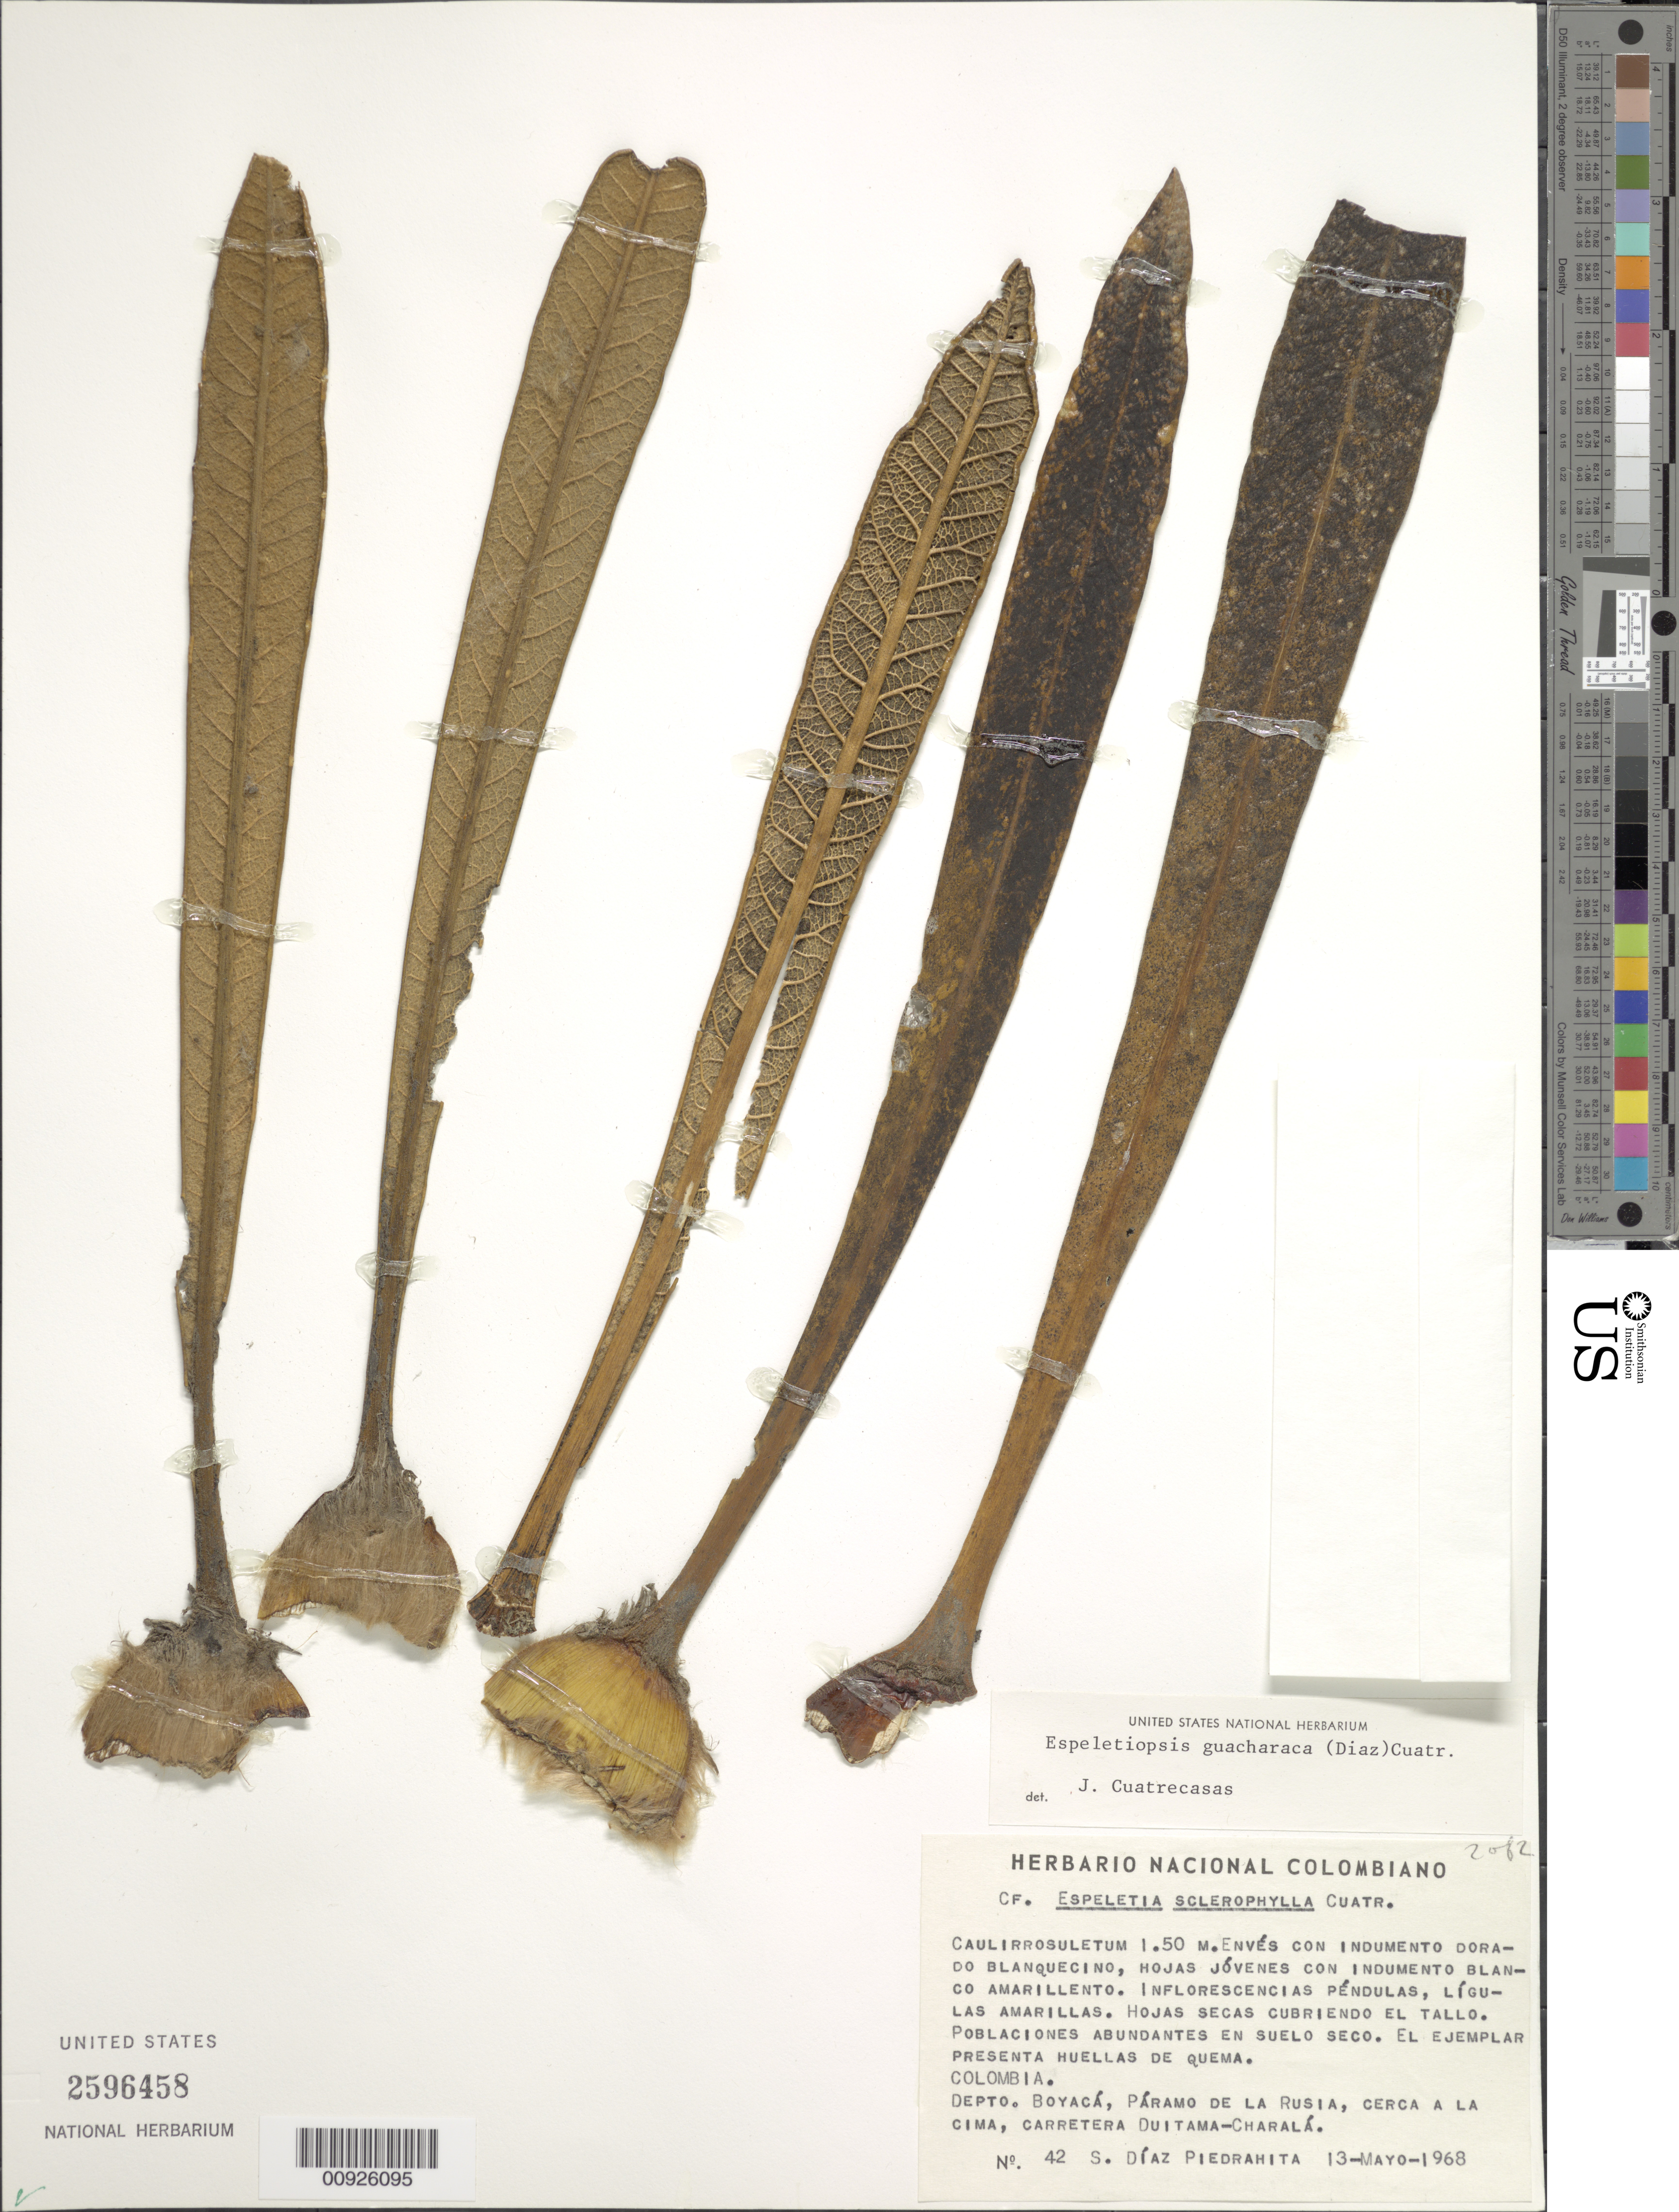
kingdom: Plantae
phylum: Tracheophyta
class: Magnoliopsida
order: Asterales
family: Asteraceae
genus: Espeletiopsis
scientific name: Espeletiopsis jimenez-quesadae var. guacharaca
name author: (S. Díaz) Cuatrec.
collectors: S. Díaz Píedrahíta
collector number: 42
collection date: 1968-05-13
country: Colombia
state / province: Boyacá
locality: Depto. Boyacá, Paramo de La Rusia, cerca a La Cima, carretera Duitama-Charala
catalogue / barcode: US 2596458